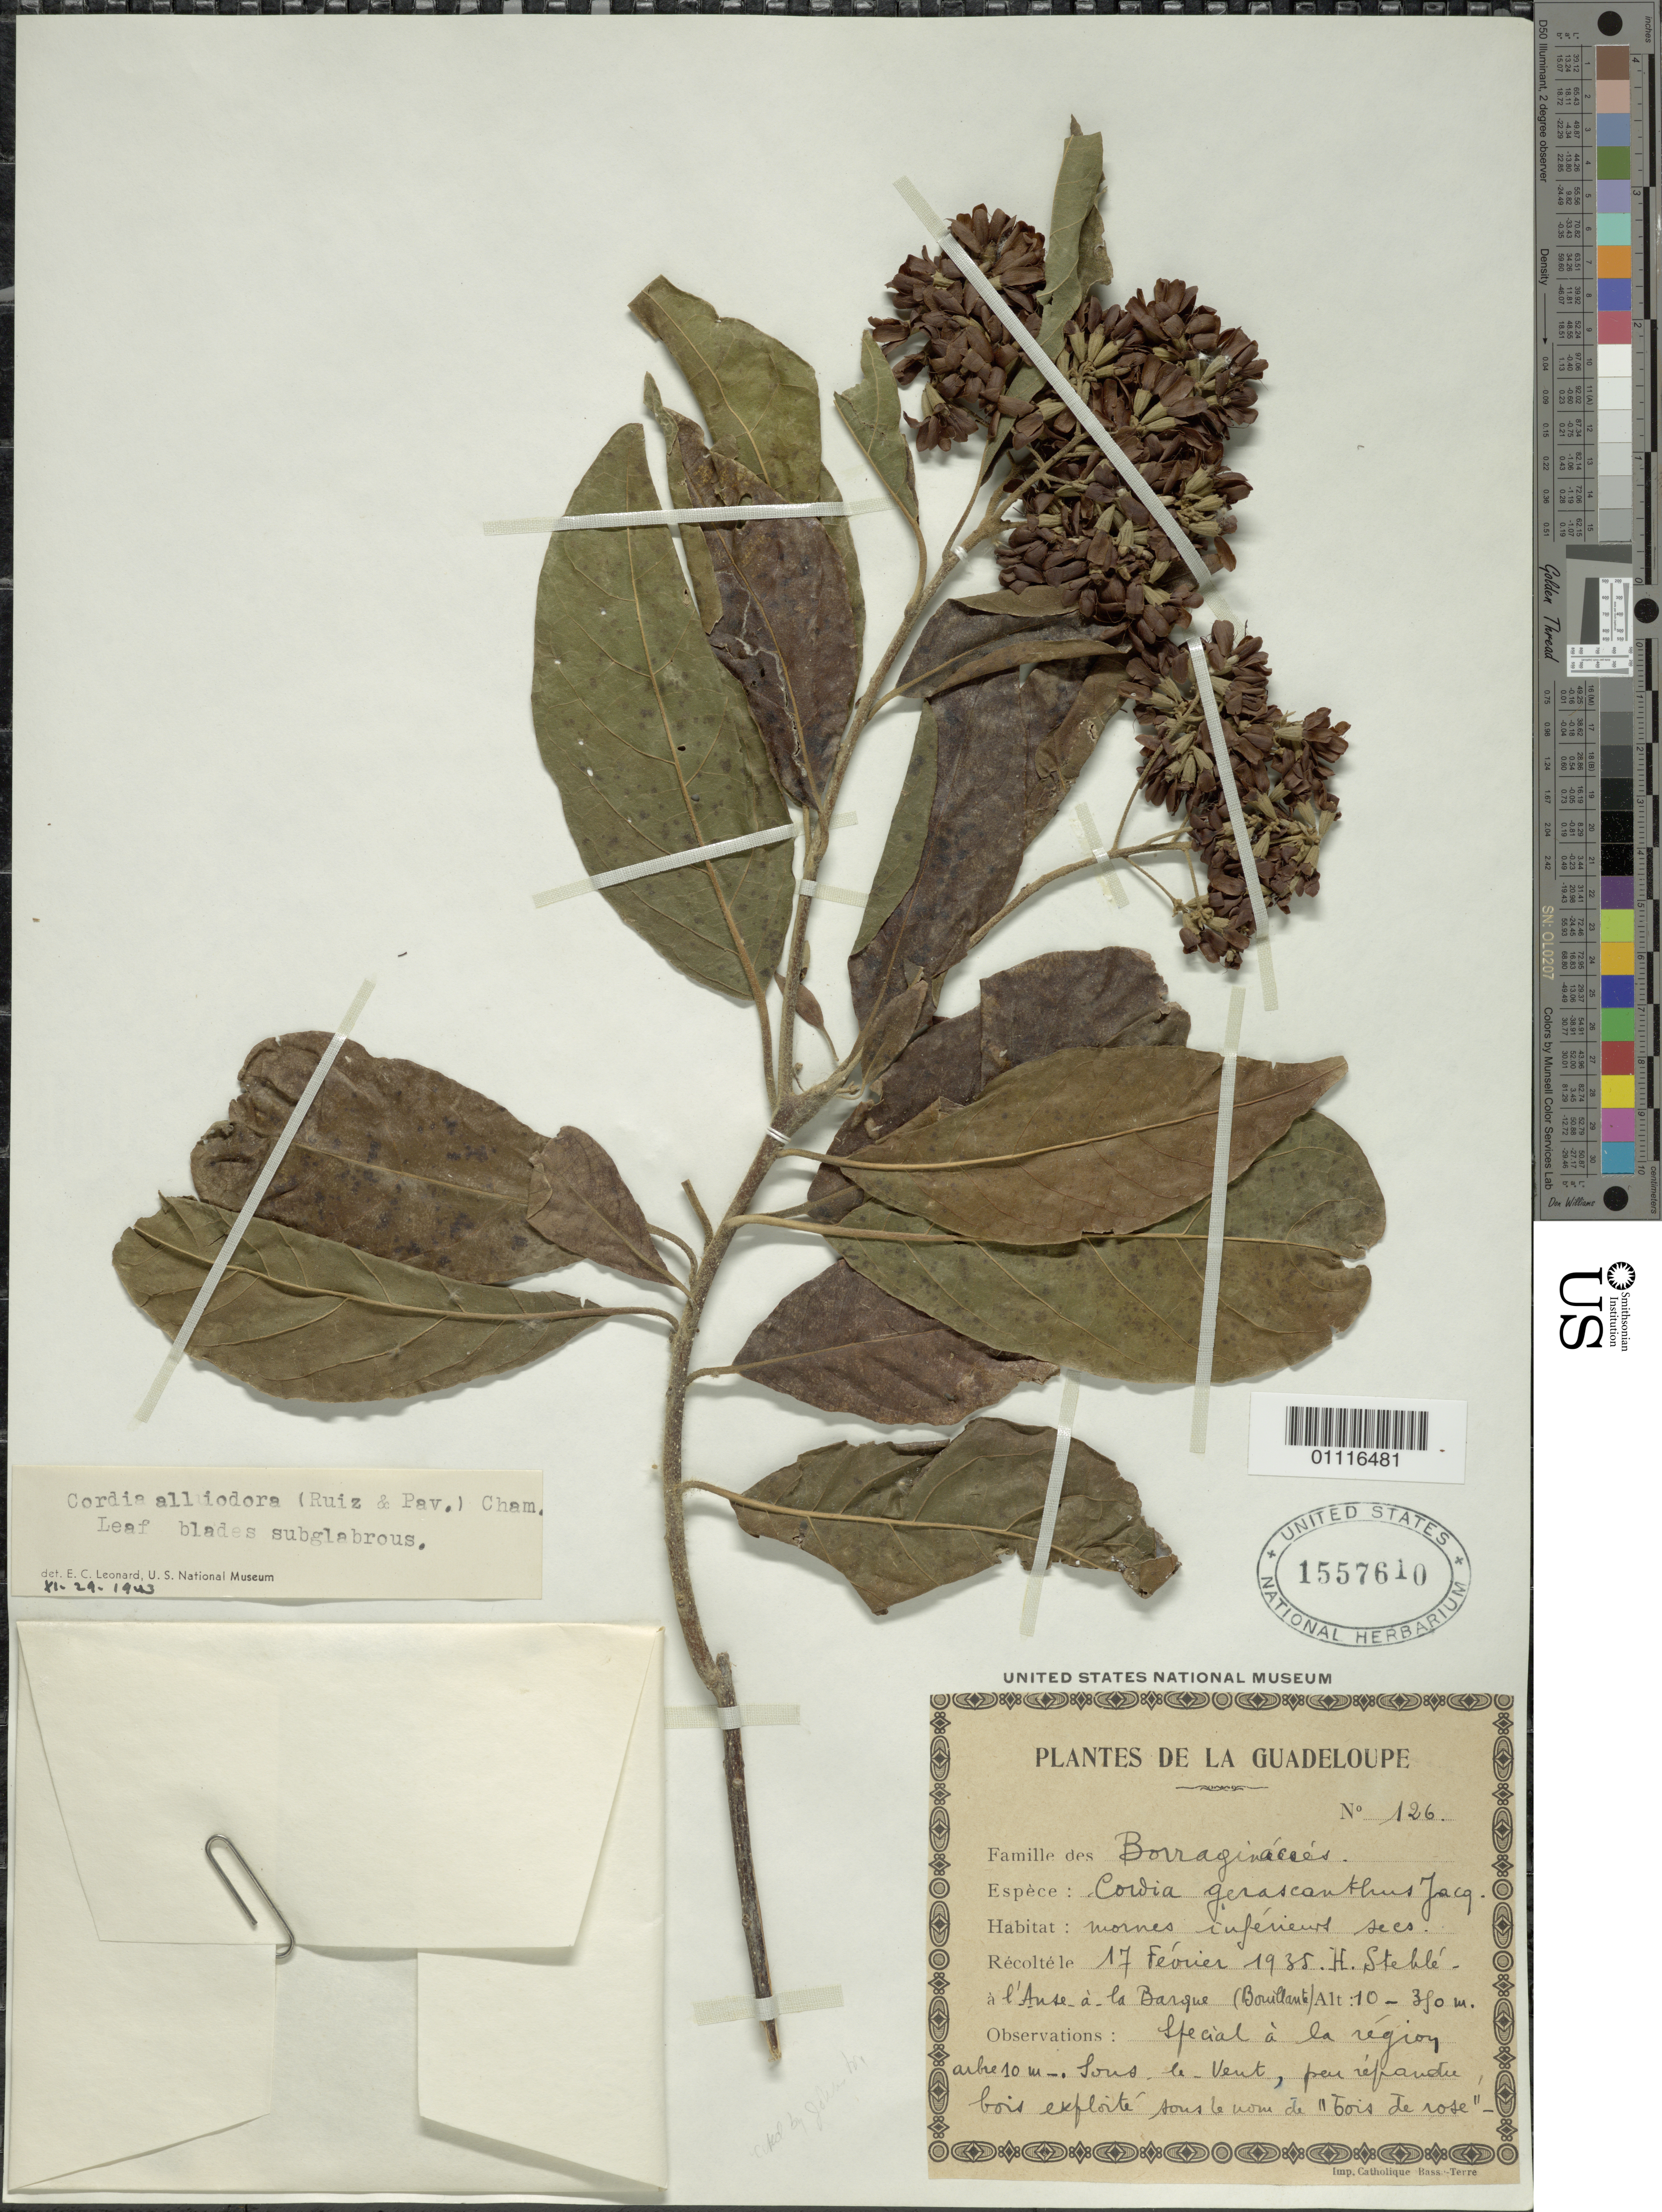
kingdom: Plantae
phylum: Tracheophyta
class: Magnoliopsida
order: Boraginales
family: Cordiaceae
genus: Cordia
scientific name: Cordia alliodora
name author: (Ruiz & Pav.) Oken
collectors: H. Stehlé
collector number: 126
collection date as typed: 17 Feb 1935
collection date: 1935-02-17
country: Guadeloupe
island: Grande Terre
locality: A l'Anse a la Barque (Bouelante). Mornes infevier sees.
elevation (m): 10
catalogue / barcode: US 1557610